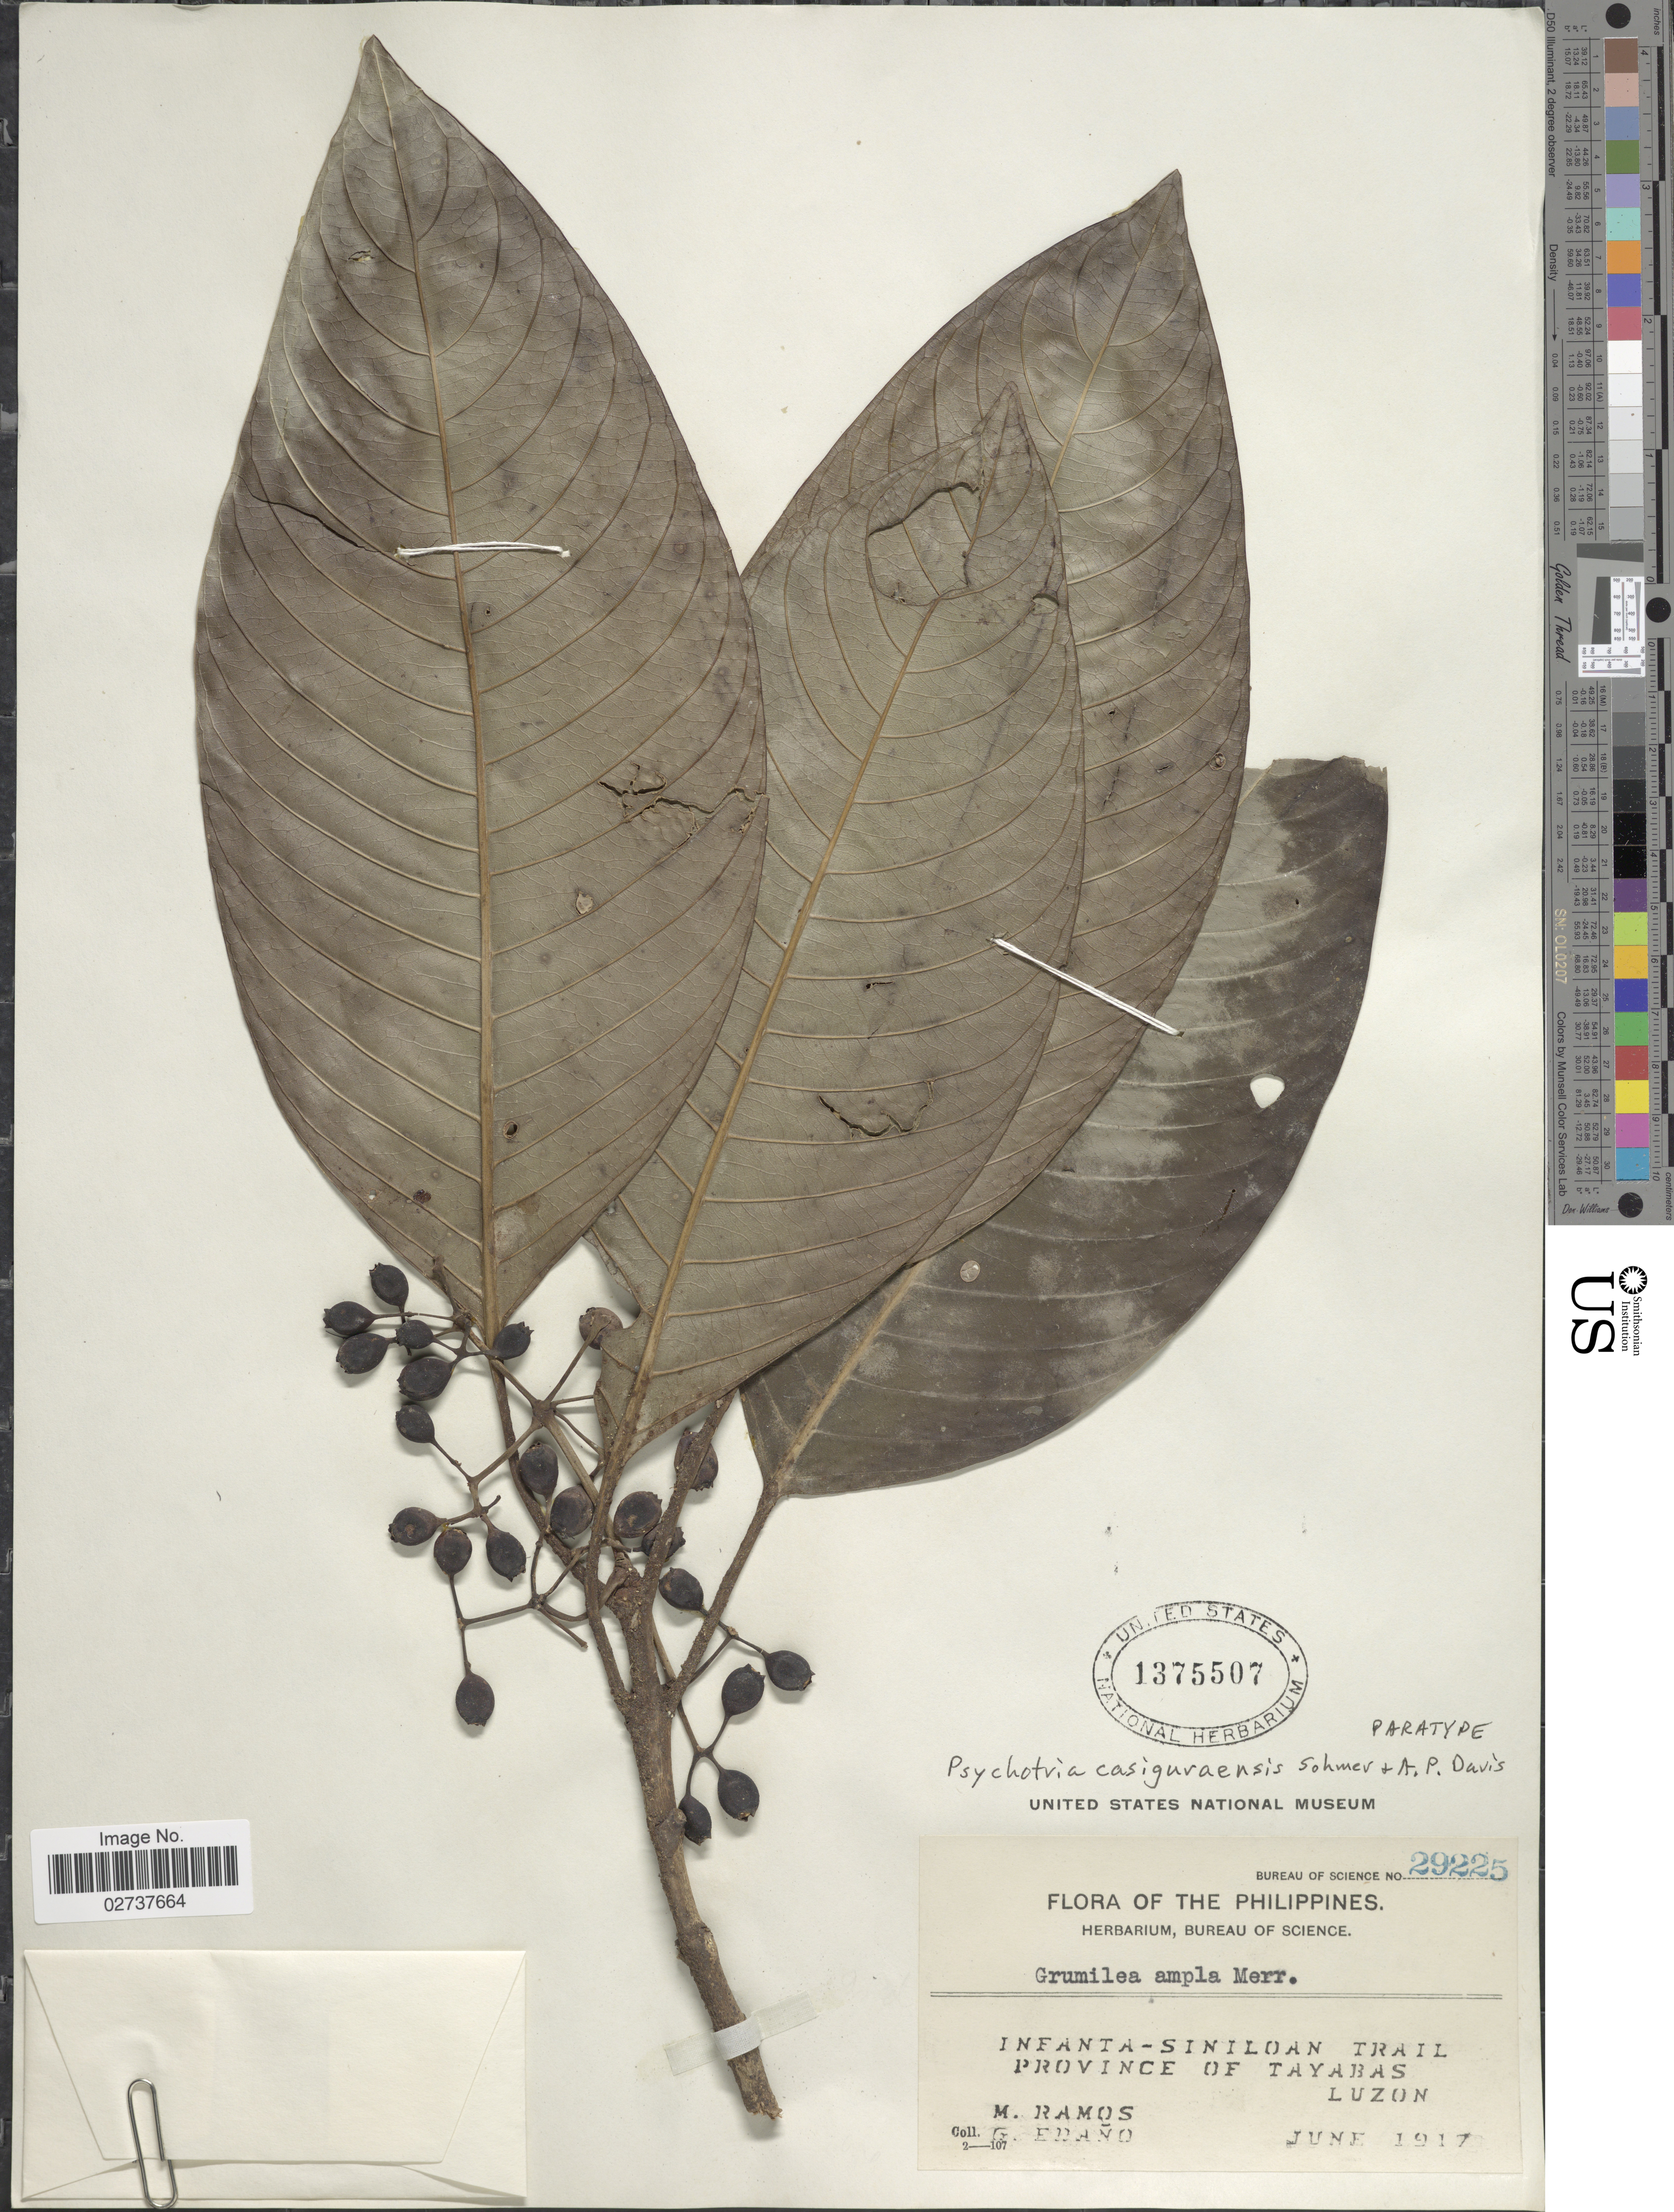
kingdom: Plantae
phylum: Tracheophyta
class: Magnoliopsida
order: Gentianales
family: Rubiaceae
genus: Psychotria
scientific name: Psychotria casiguraensis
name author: Sohmer & A.P. Davis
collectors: M. Ramos & G. Edaño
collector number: Bureau of Science 29225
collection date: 1917-06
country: Philippines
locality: Infanta-Siniloan Trail, Province of Tayabas, Luzon.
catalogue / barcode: US 1375507